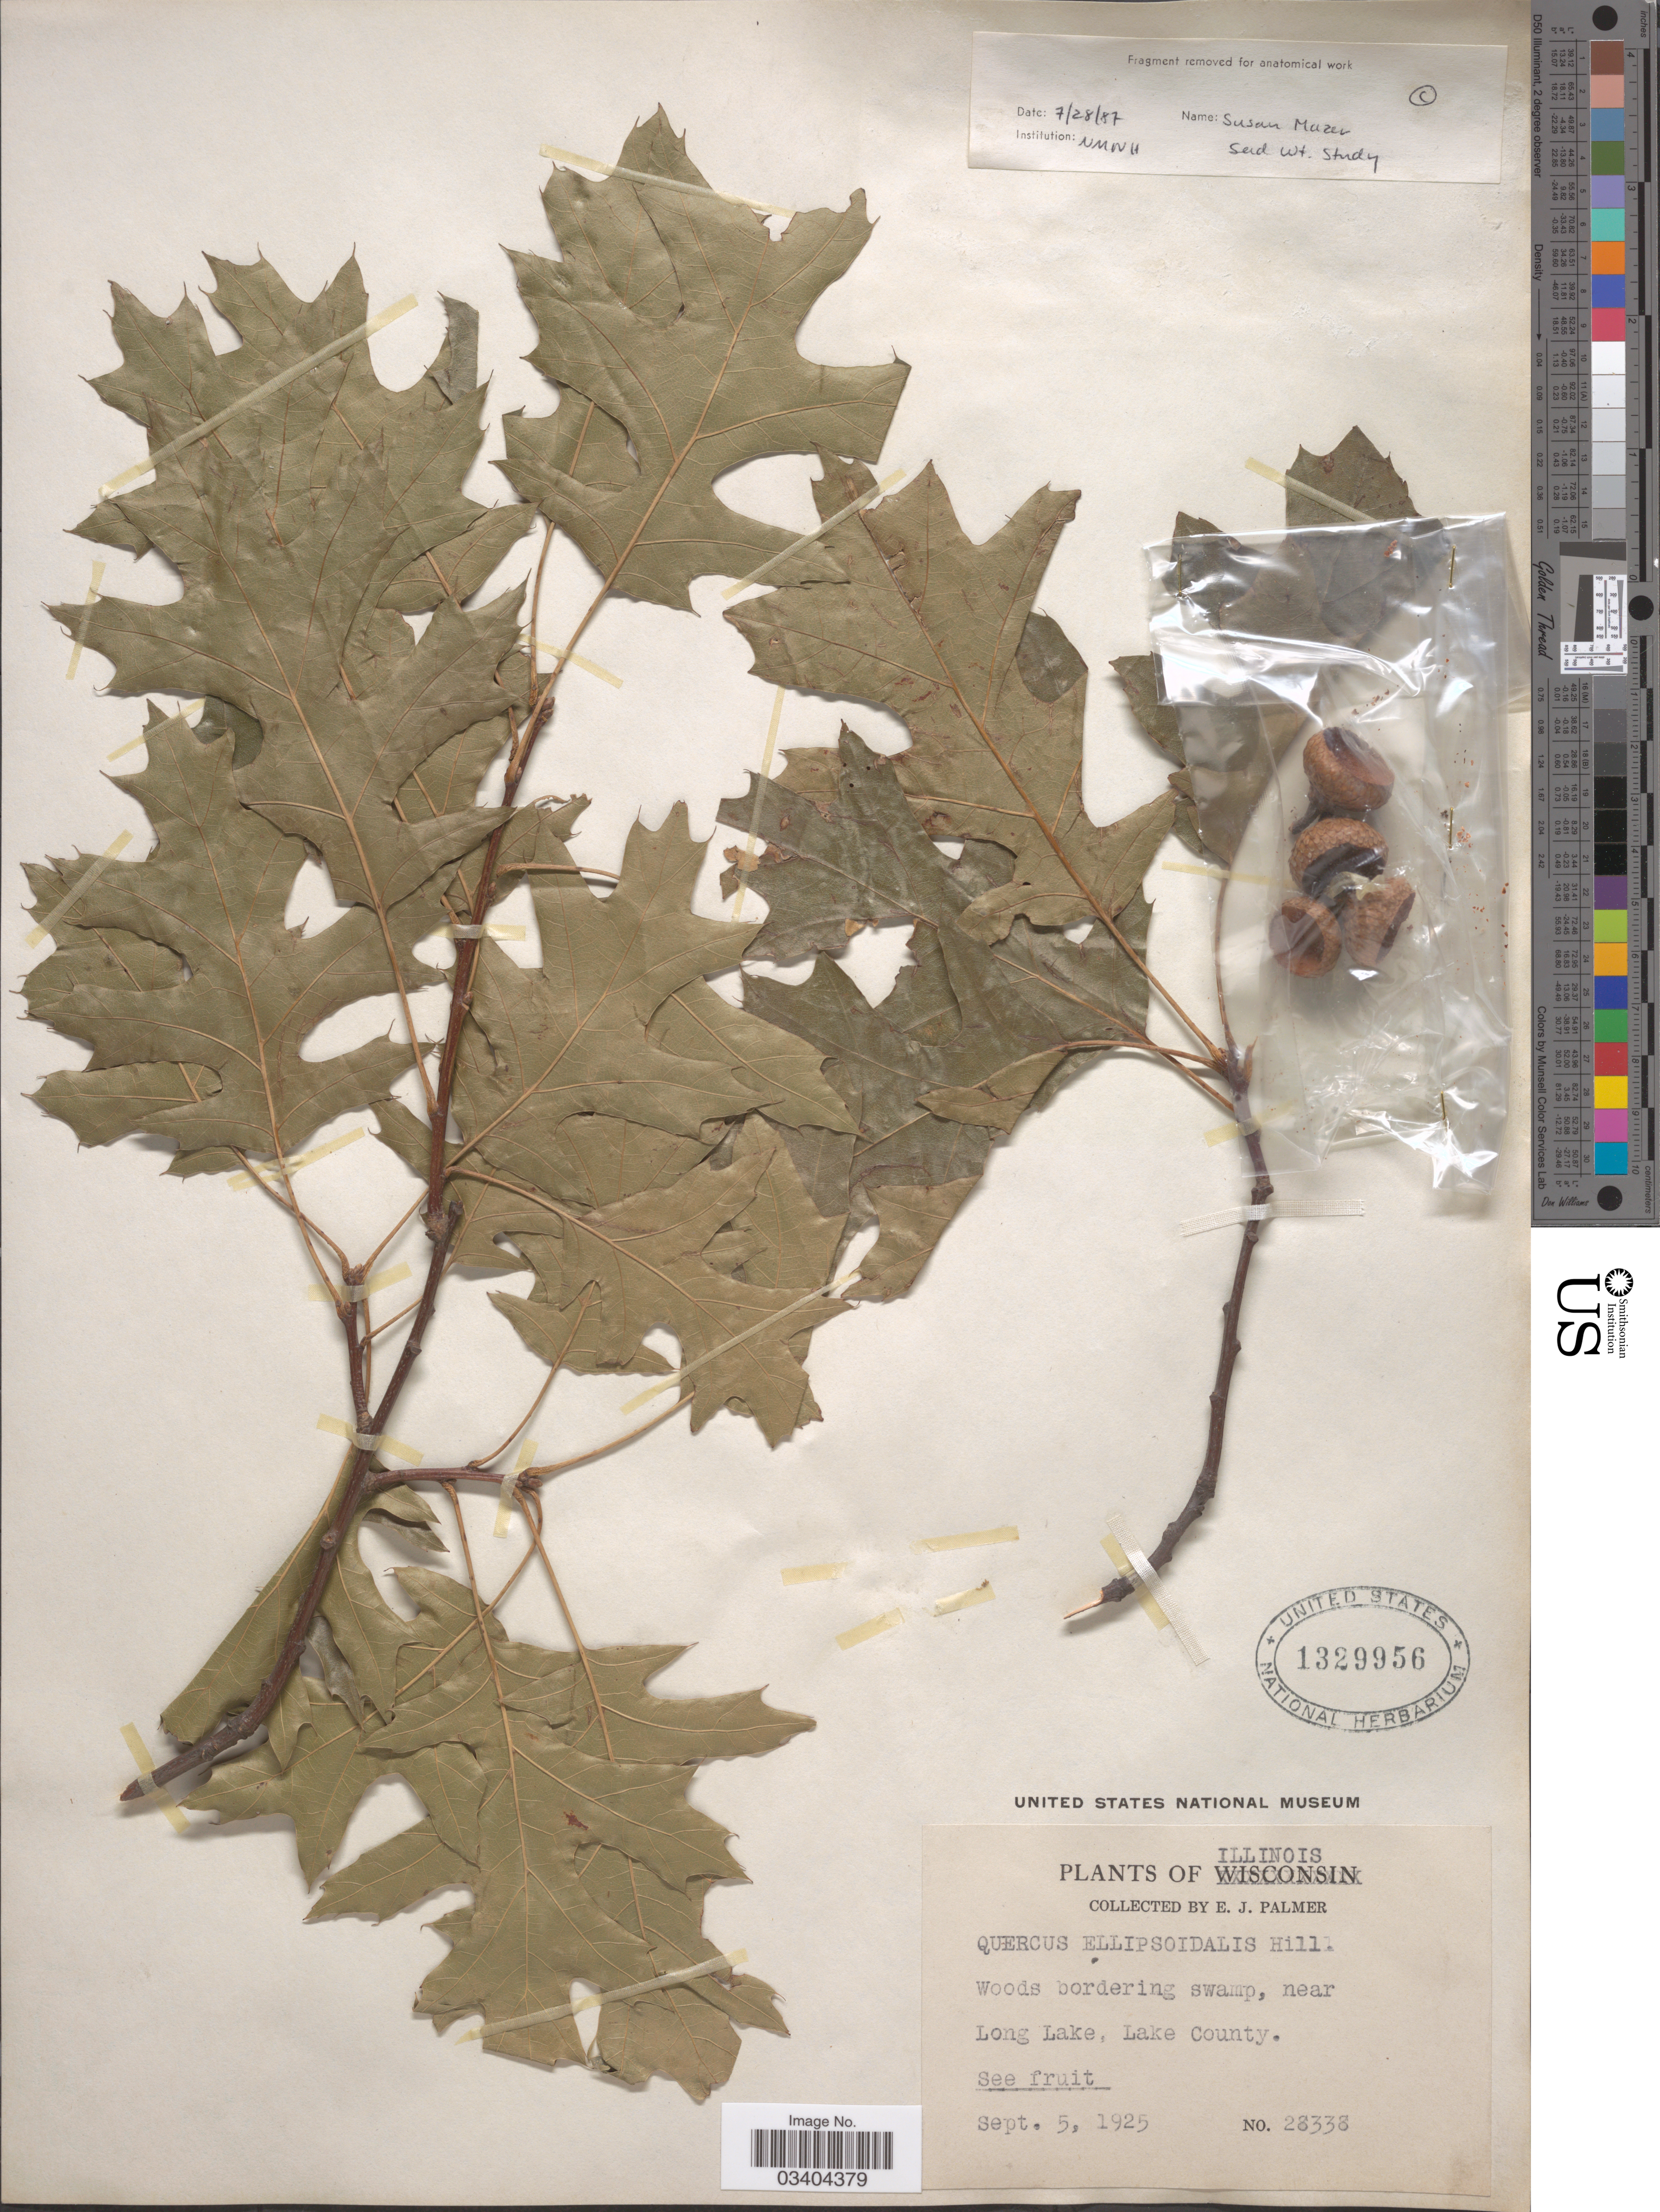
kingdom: Plantae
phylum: Tracheophyta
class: Magnoliopsida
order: Fagales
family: Fagaceae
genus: Quercus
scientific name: Quercus ellipsoidalis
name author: E.J. Hill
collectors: E. J. Palmer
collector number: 28338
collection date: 1925-09-05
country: United States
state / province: Illinois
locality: Woods bordering swamp, near Long Lake, Lake County.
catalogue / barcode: US 1329956